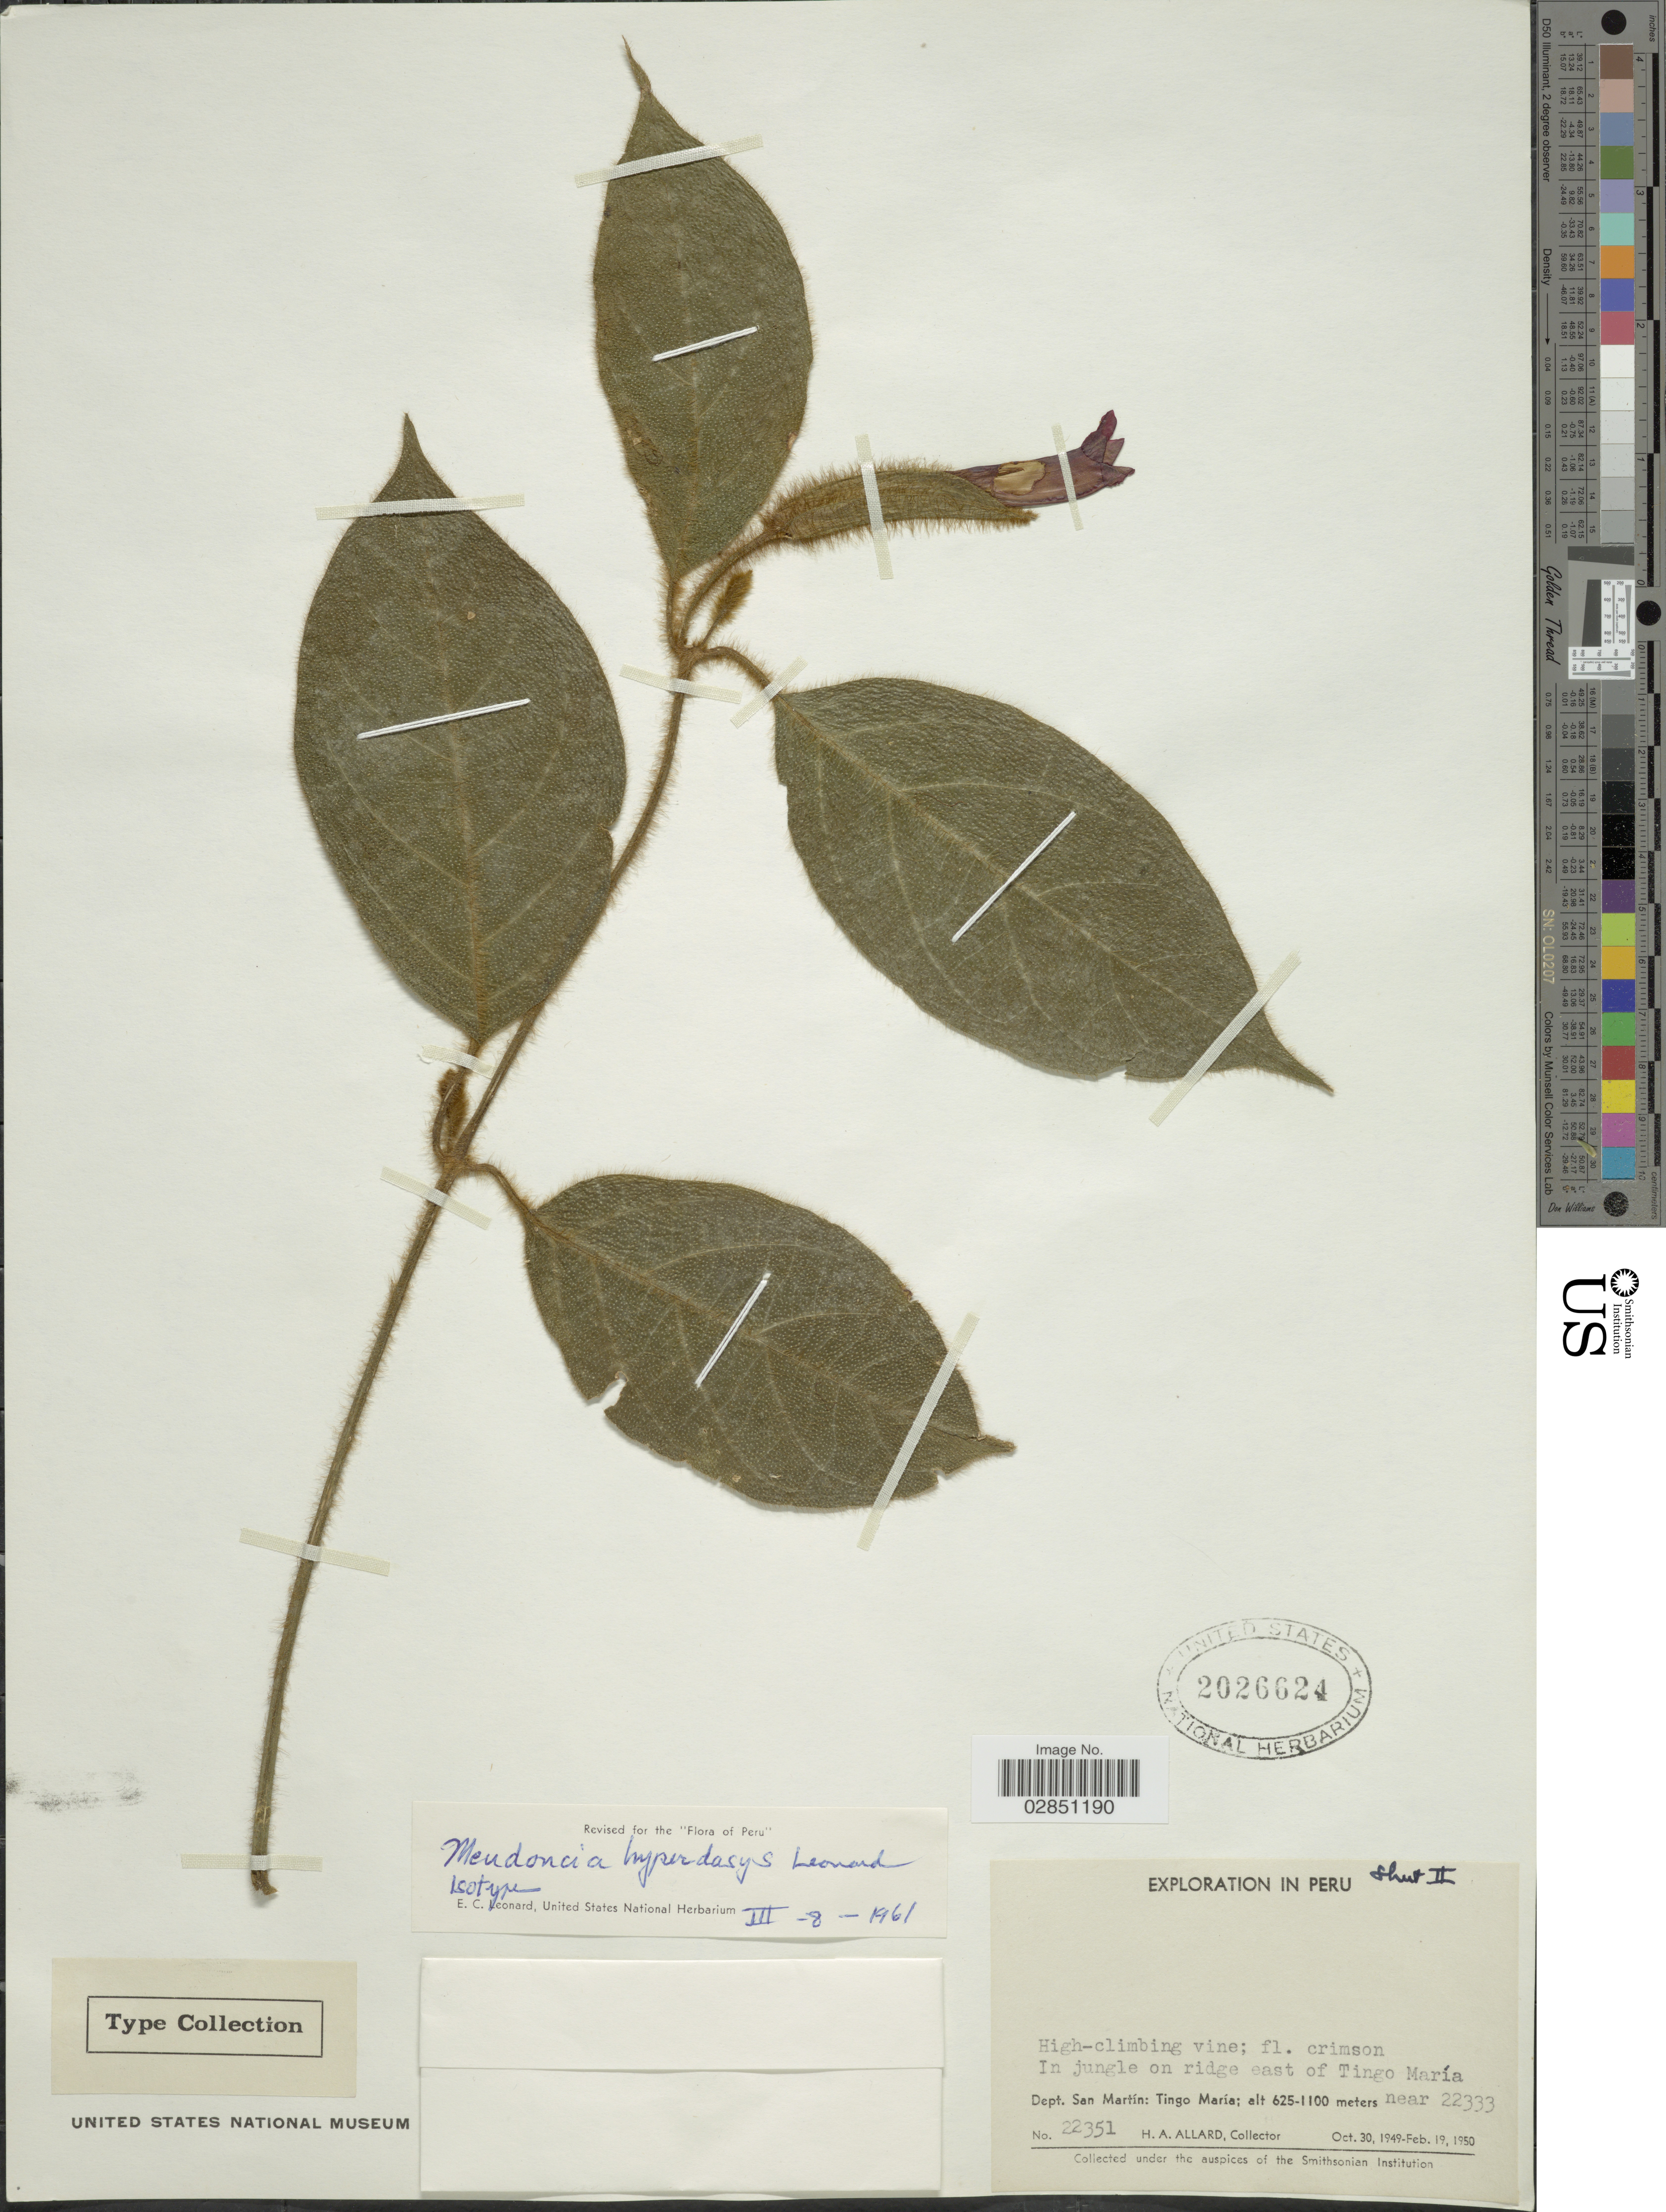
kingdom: Plantae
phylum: Tracheophyta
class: Magnoliopsida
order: Lamiales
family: Acanthaceae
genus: Mendoncia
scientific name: Mendoncia lindavii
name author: Rusby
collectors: H. A. Allard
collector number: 22351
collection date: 1949-10-30/1950-02-19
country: Peru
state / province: San Martín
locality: In jungle on ridge east of Tingo María near 22333. Dept. San Martín: Tingo María.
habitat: in jungle on ridge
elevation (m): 625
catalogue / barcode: US 2026624